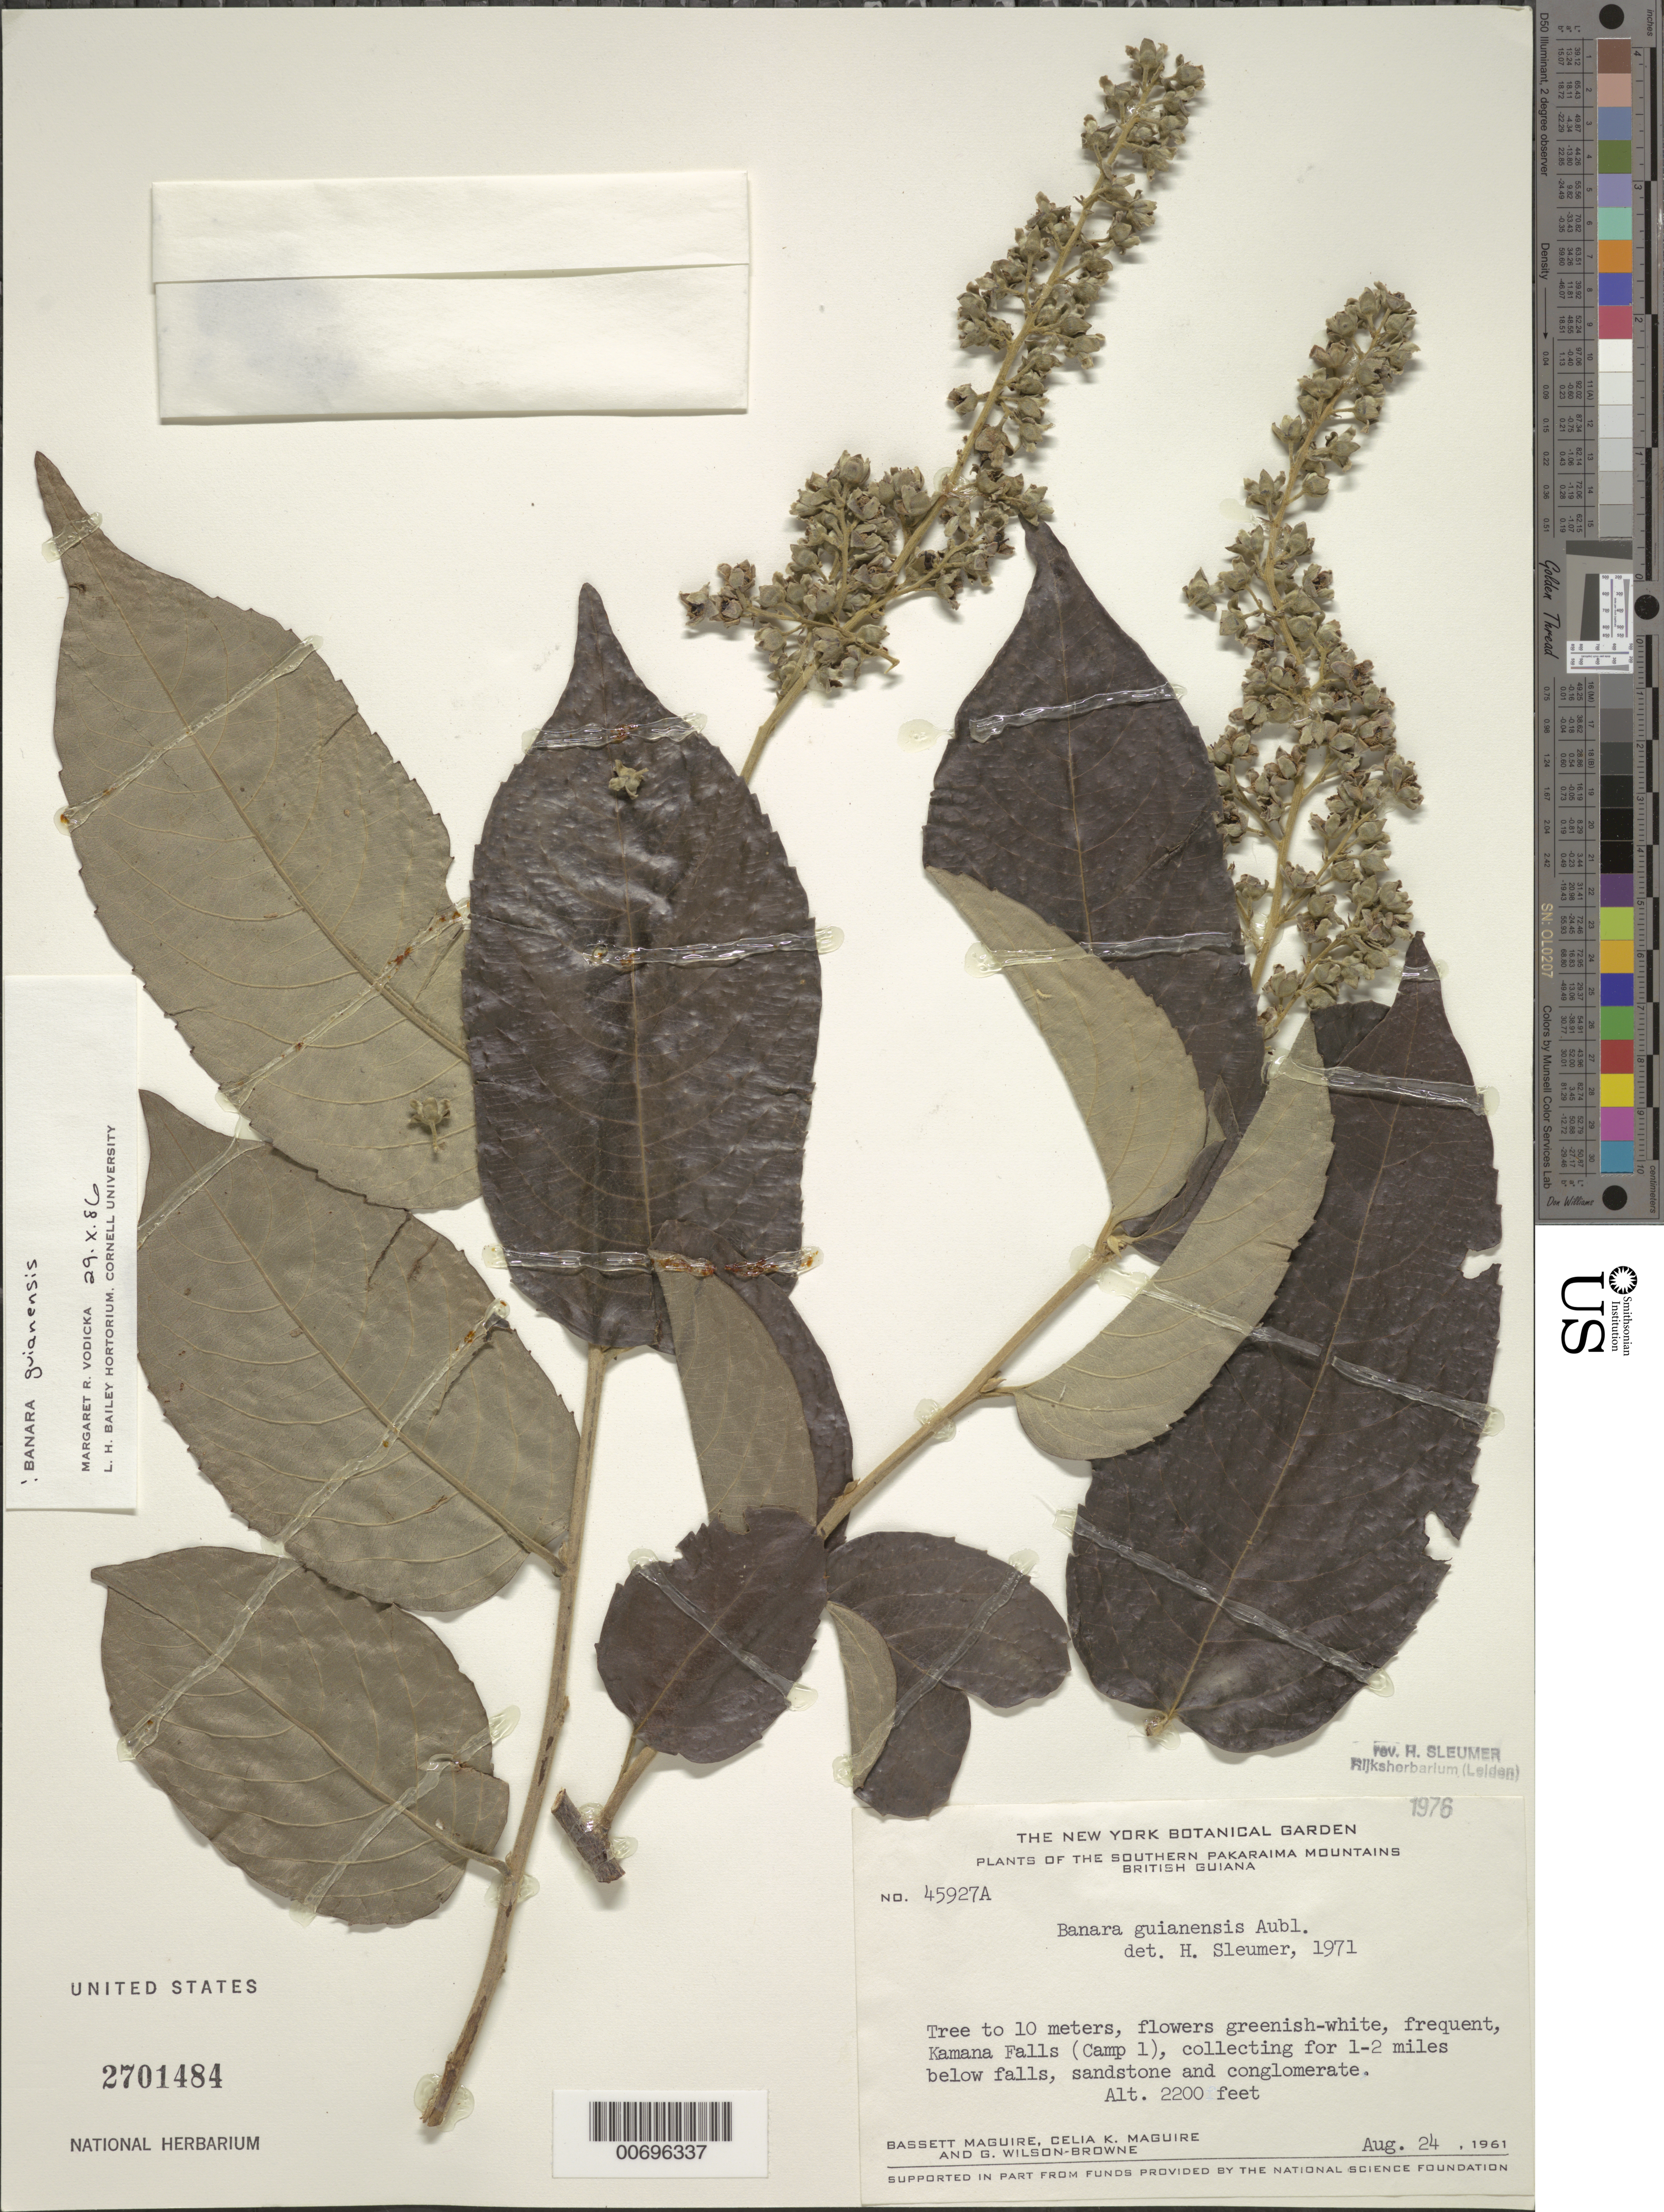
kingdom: Plantae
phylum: Tracheophyta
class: Magnoliopsida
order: Malpighiales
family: Salicaceae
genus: Banara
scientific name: Banara guianensis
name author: Aubl.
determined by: Sleumer, H. O.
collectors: B. Maguire, C. K. Maguire & G. Wilson-Browne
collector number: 45927 A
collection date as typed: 24-Aug-61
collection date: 1961-08-24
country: Guyana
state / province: Cuyuni-Mazaruni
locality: Pakaraima Mts. (southern), Kamaná Falls, camp 1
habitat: Below falls, sandstone and conglomerate.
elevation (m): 671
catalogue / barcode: US 2701484